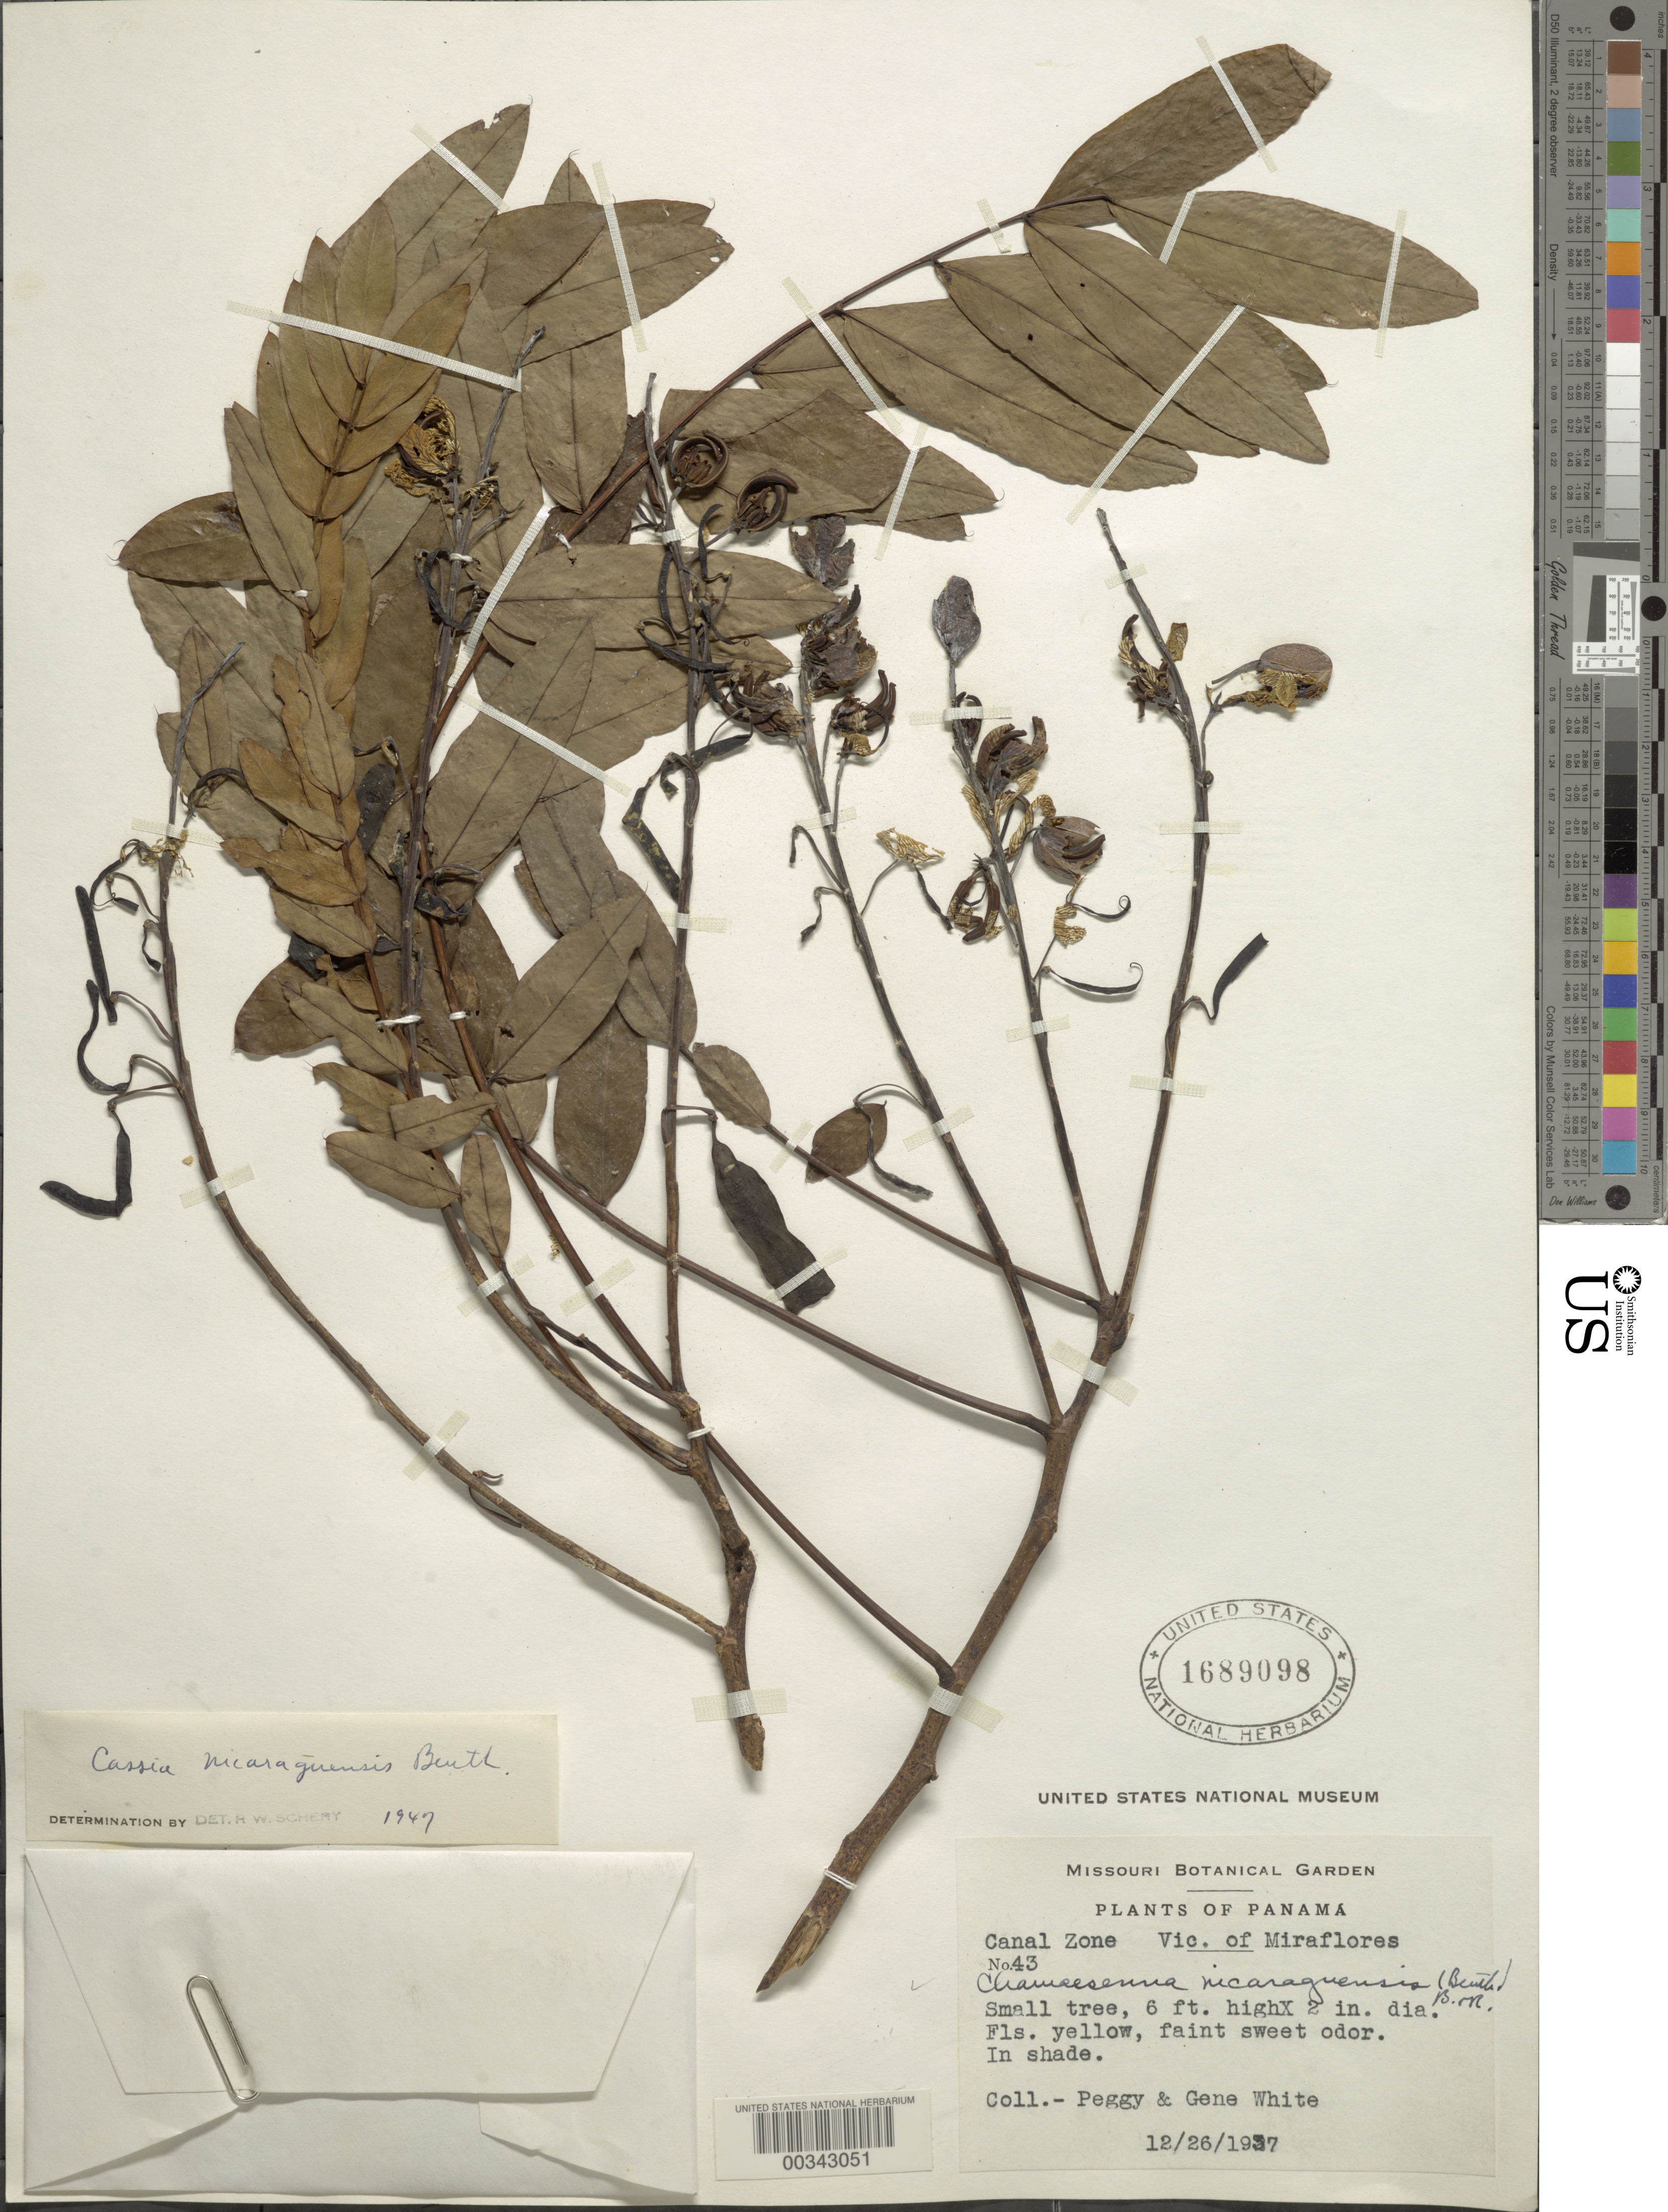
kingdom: Plantae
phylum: Tracheophyta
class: Magnoliopsida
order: Fabales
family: Fabaceae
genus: Senna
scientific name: Senna nicaraguensis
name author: (Benth.) H.S. Irwin & Barneby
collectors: P. White & G. White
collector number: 43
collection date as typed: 26 Dec 1937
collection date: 1937-12-26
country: Panama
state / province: Panamá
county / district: Canal Zone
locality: Vicinity of Miraflores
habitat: In shade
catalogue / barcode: US 1689098